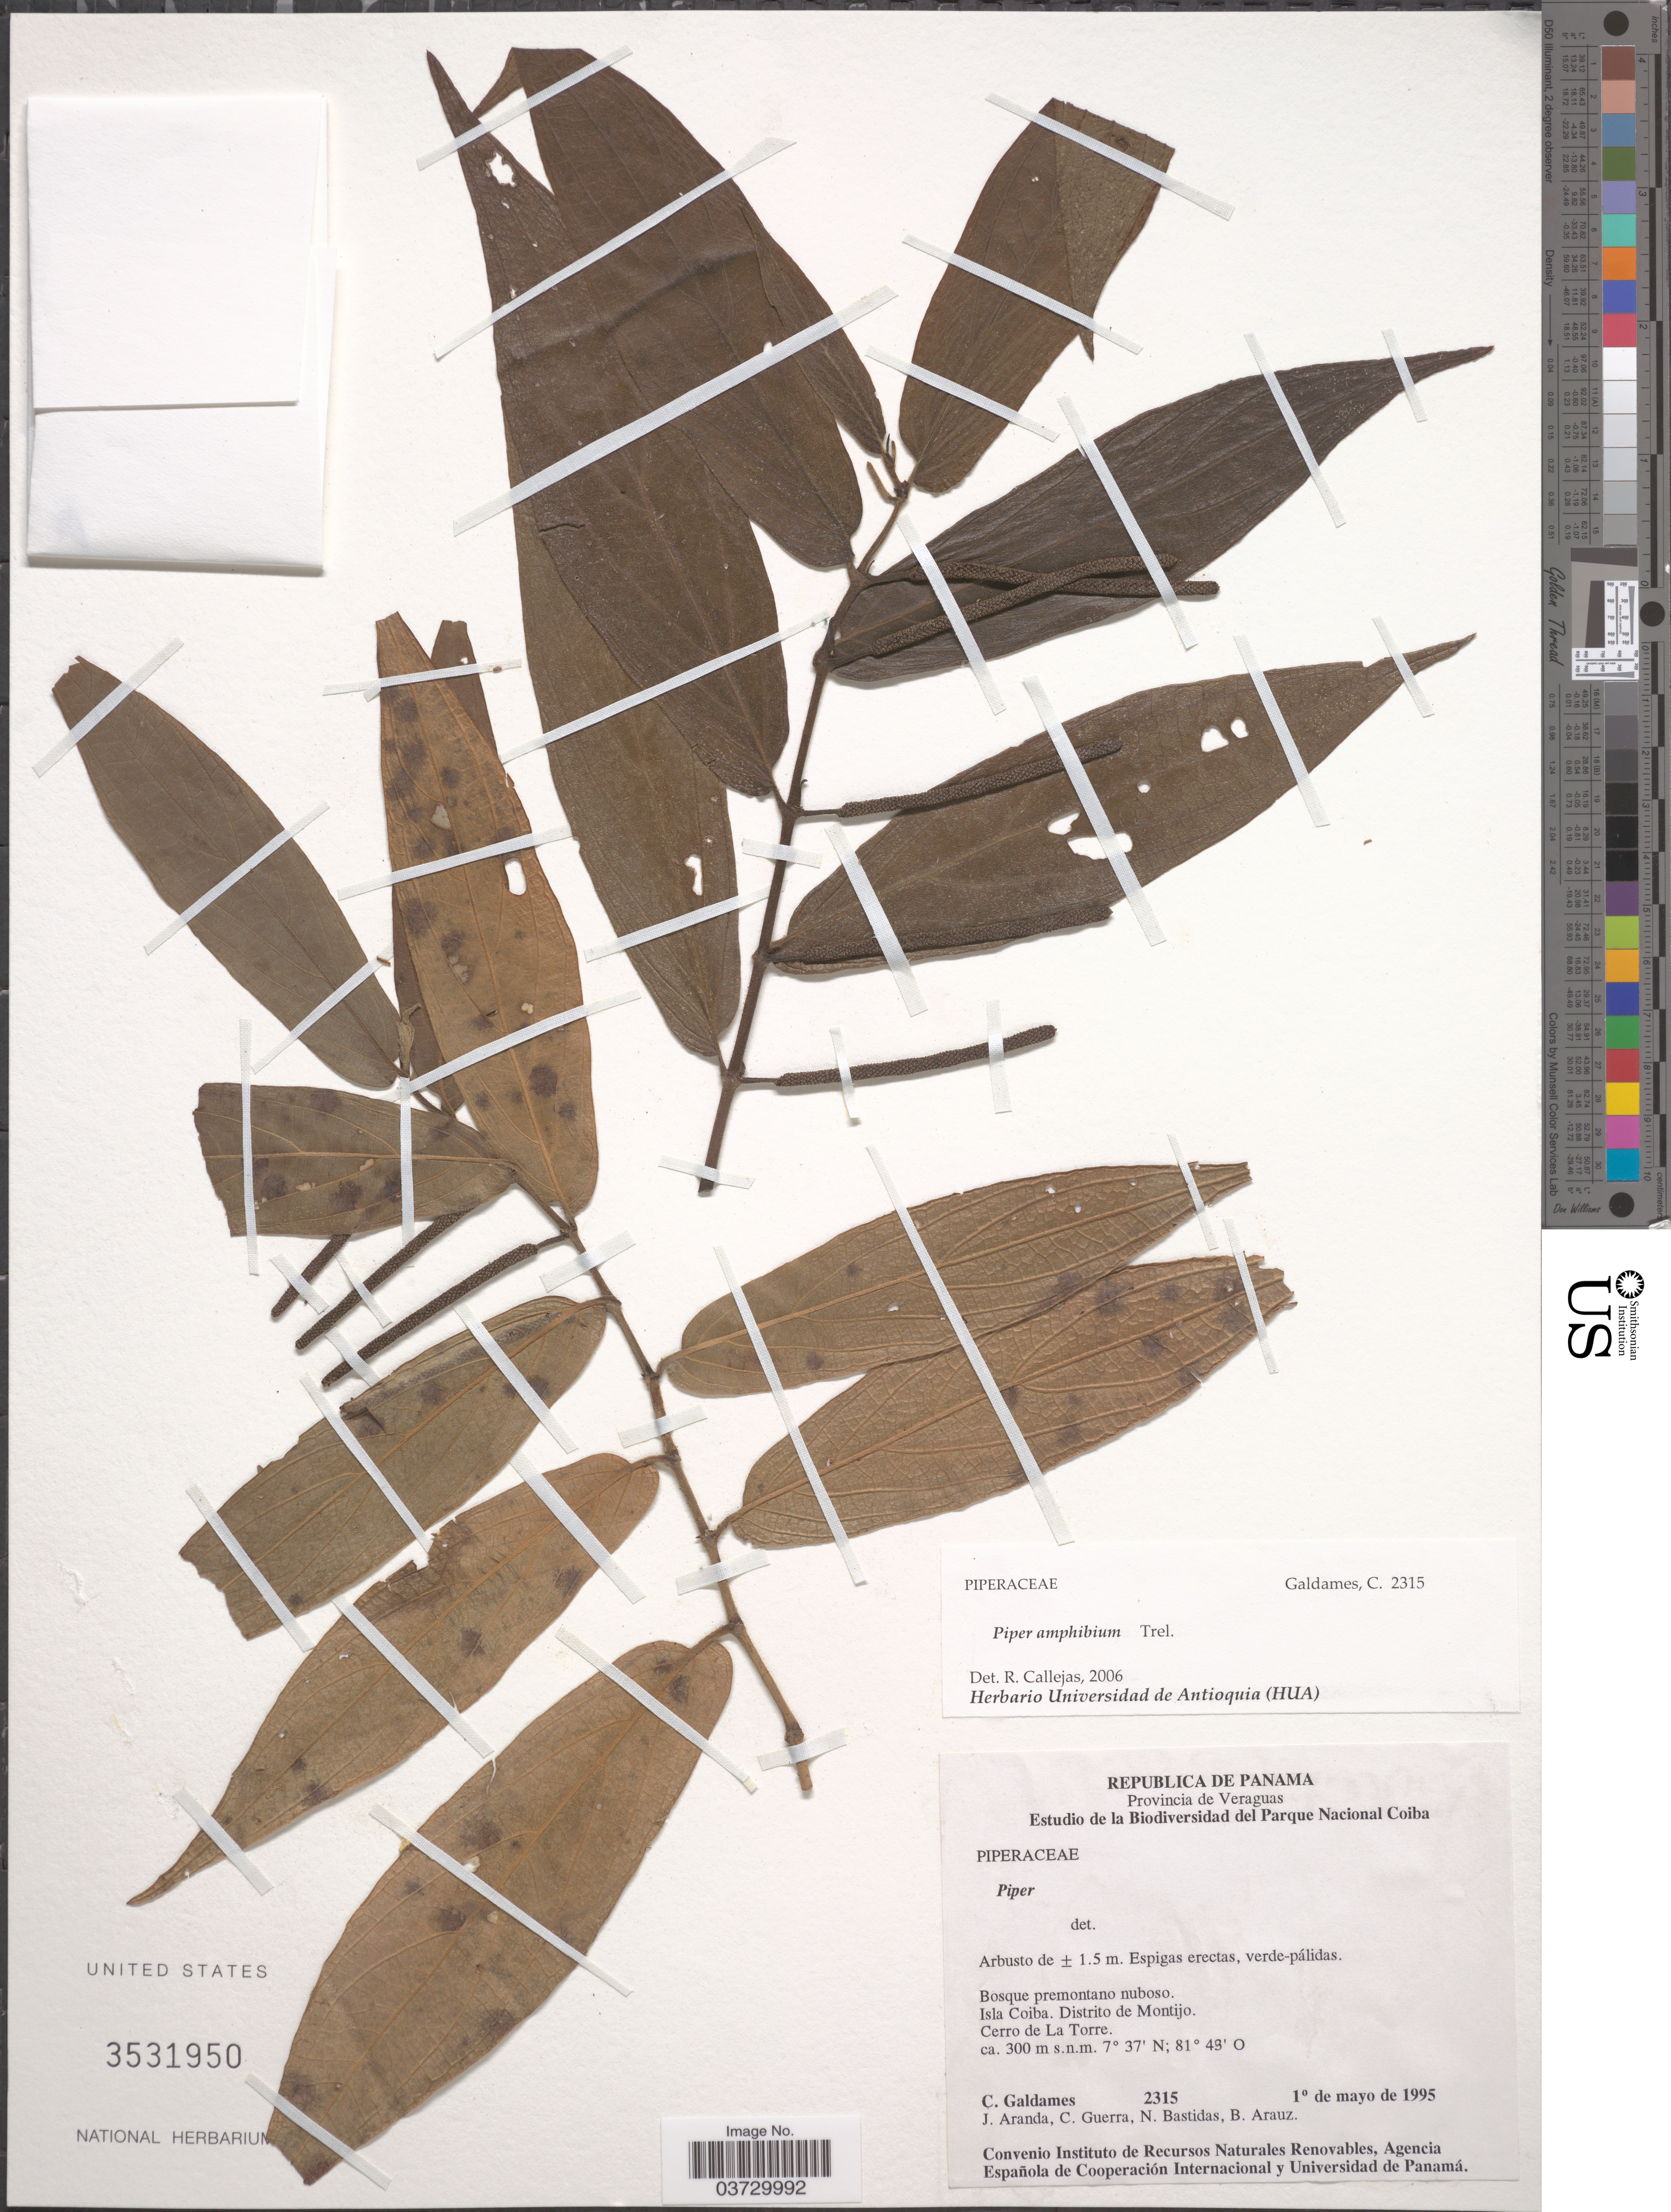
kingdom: Plantae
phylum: Tracheophyta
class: Magnoliopsida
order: Piperales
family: Piperaceae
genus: Piper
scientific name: Piper amphibium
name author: Trel. in Woodson & Schery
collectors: C. Galdames, J. Aranda, C. Guerra, N. Bastidas & B. Araúz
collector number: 2315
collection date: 1995-05-10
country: Panama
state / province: Veraguas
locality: Isla Coiba. Distrito de Montijo. Cerro de La Torre.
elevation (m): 300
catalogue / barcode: US 3531950